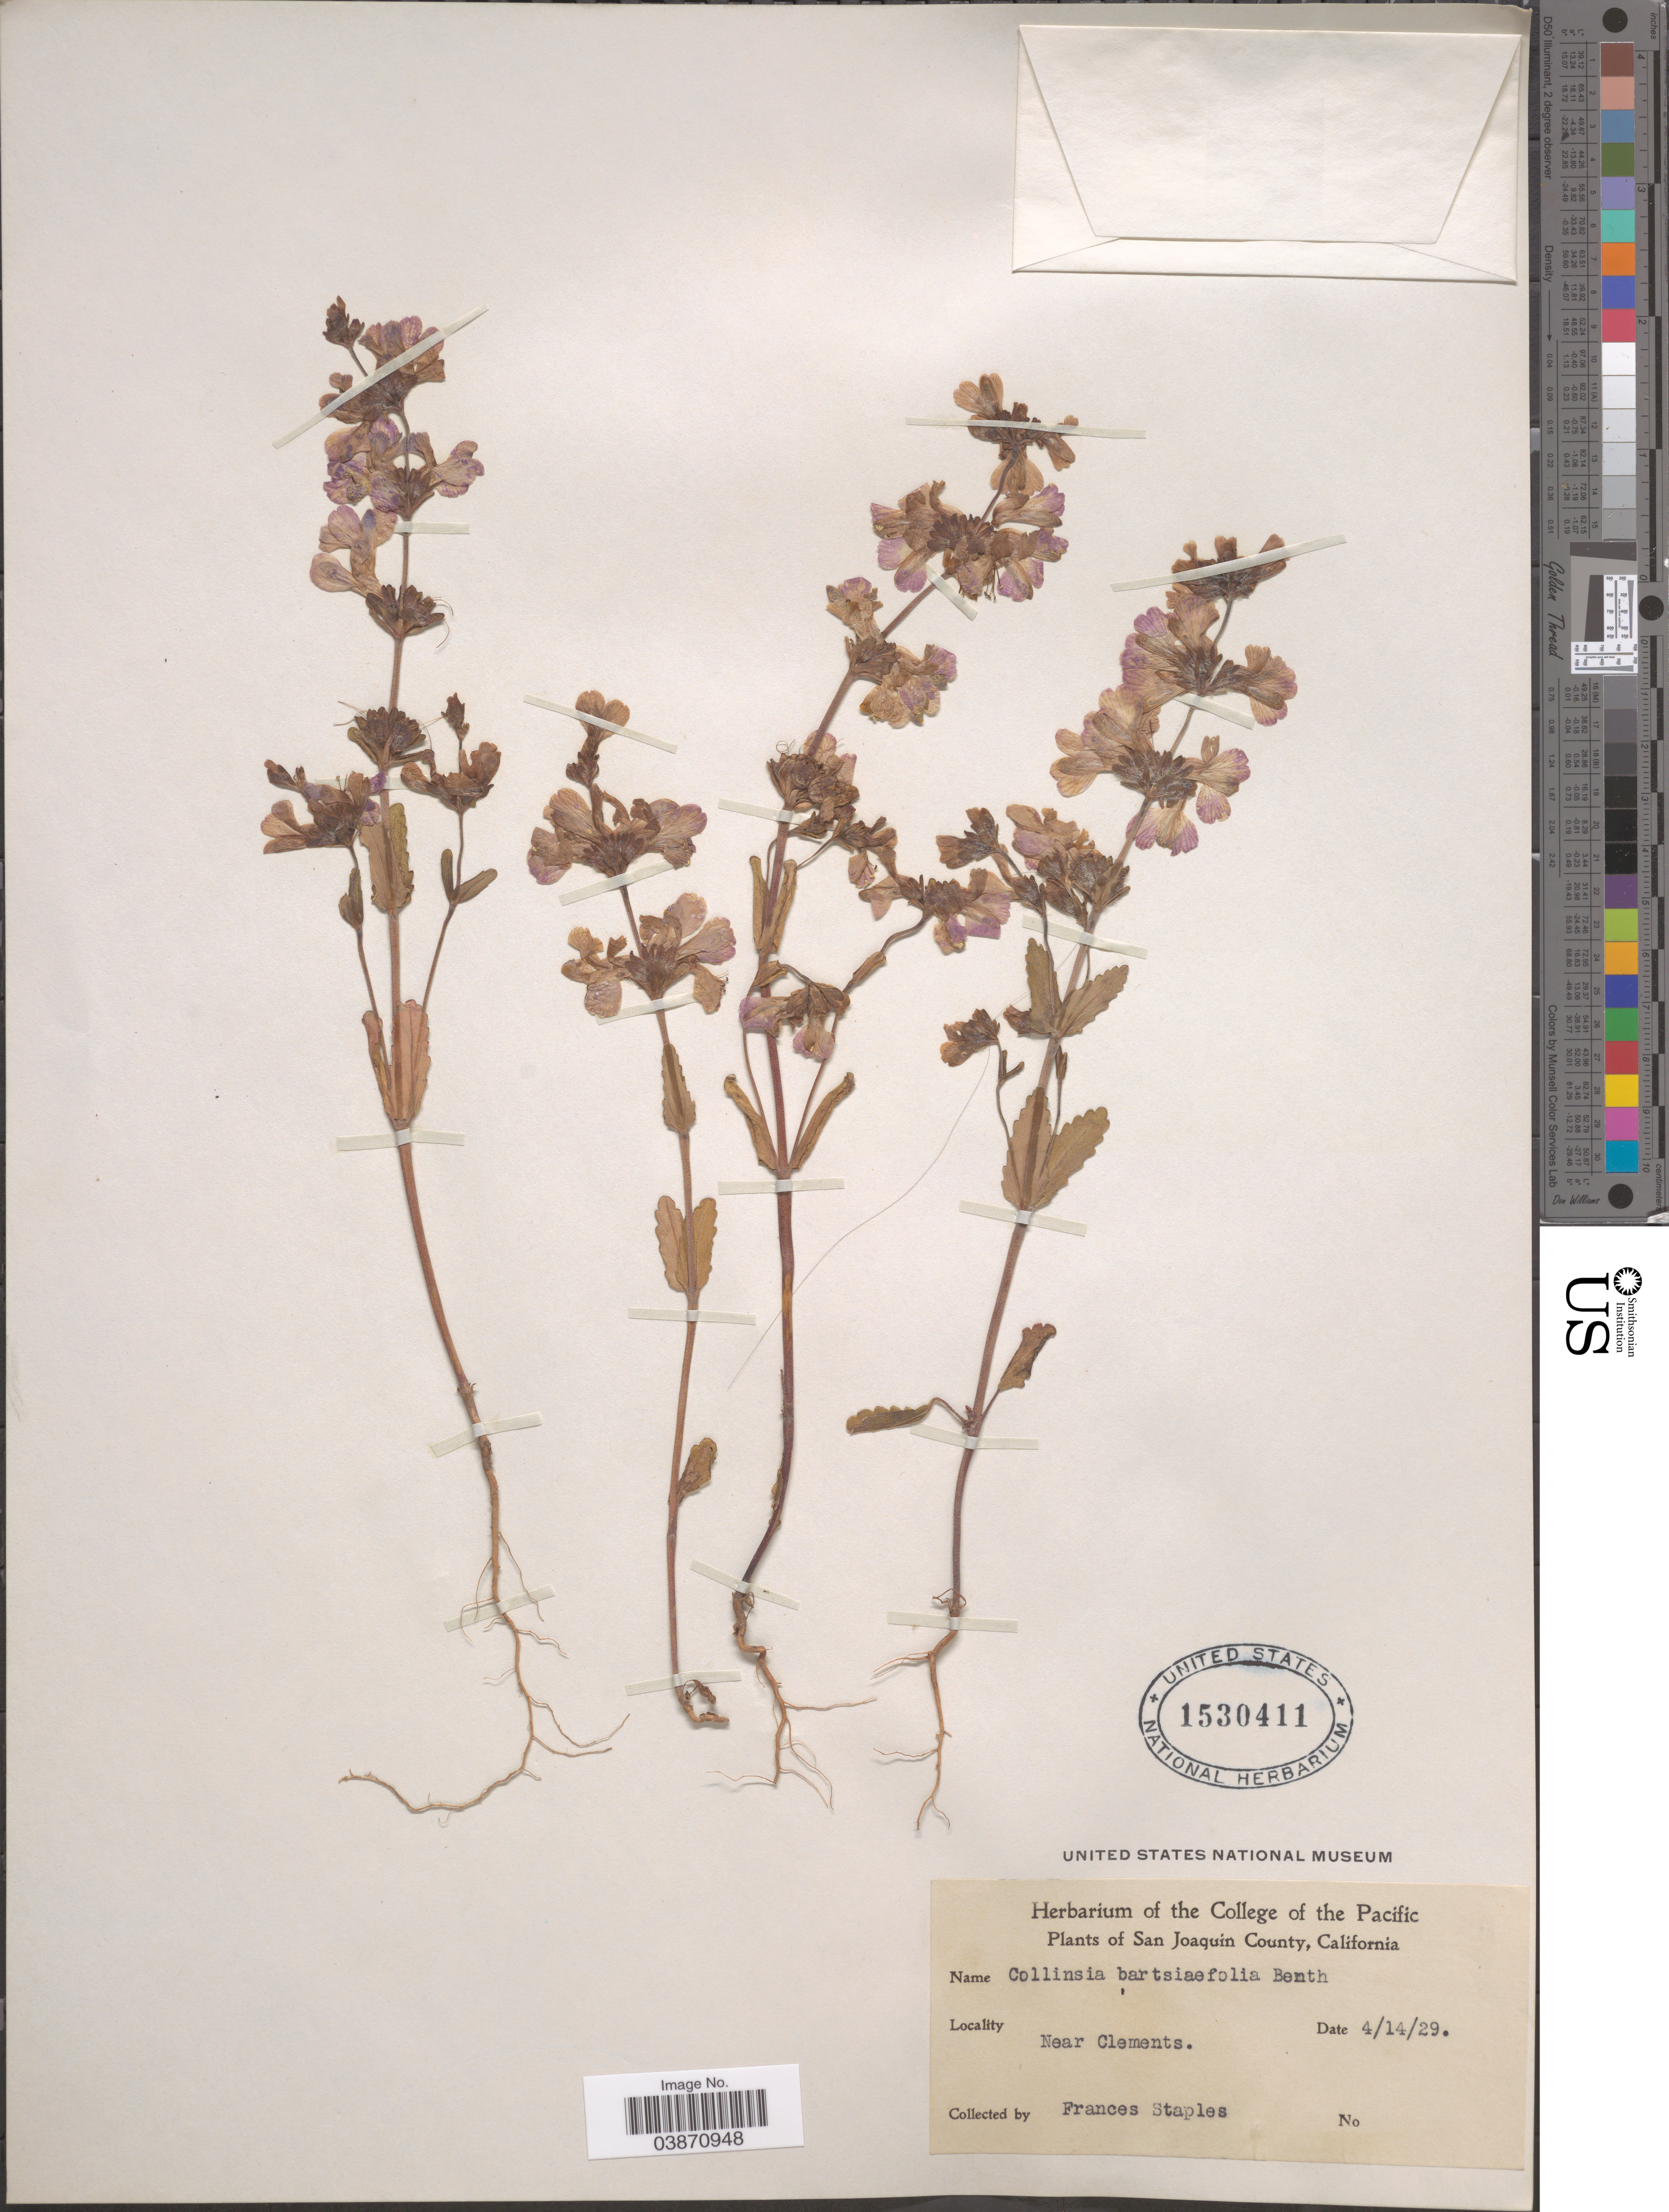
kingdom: Plantae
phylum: Tracheophyta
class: Magnoliopsida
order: Lamiales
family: Plantaginaceae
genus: Collinsia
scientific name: Collinsia bartsiifolia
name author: Benth.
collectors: F. Staples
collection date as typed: Transcribed d/m/y: 14/4/29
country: United States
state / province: California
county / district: San Joaquin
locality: San Joaquin County. Near Clements.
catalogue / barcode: US 1530411